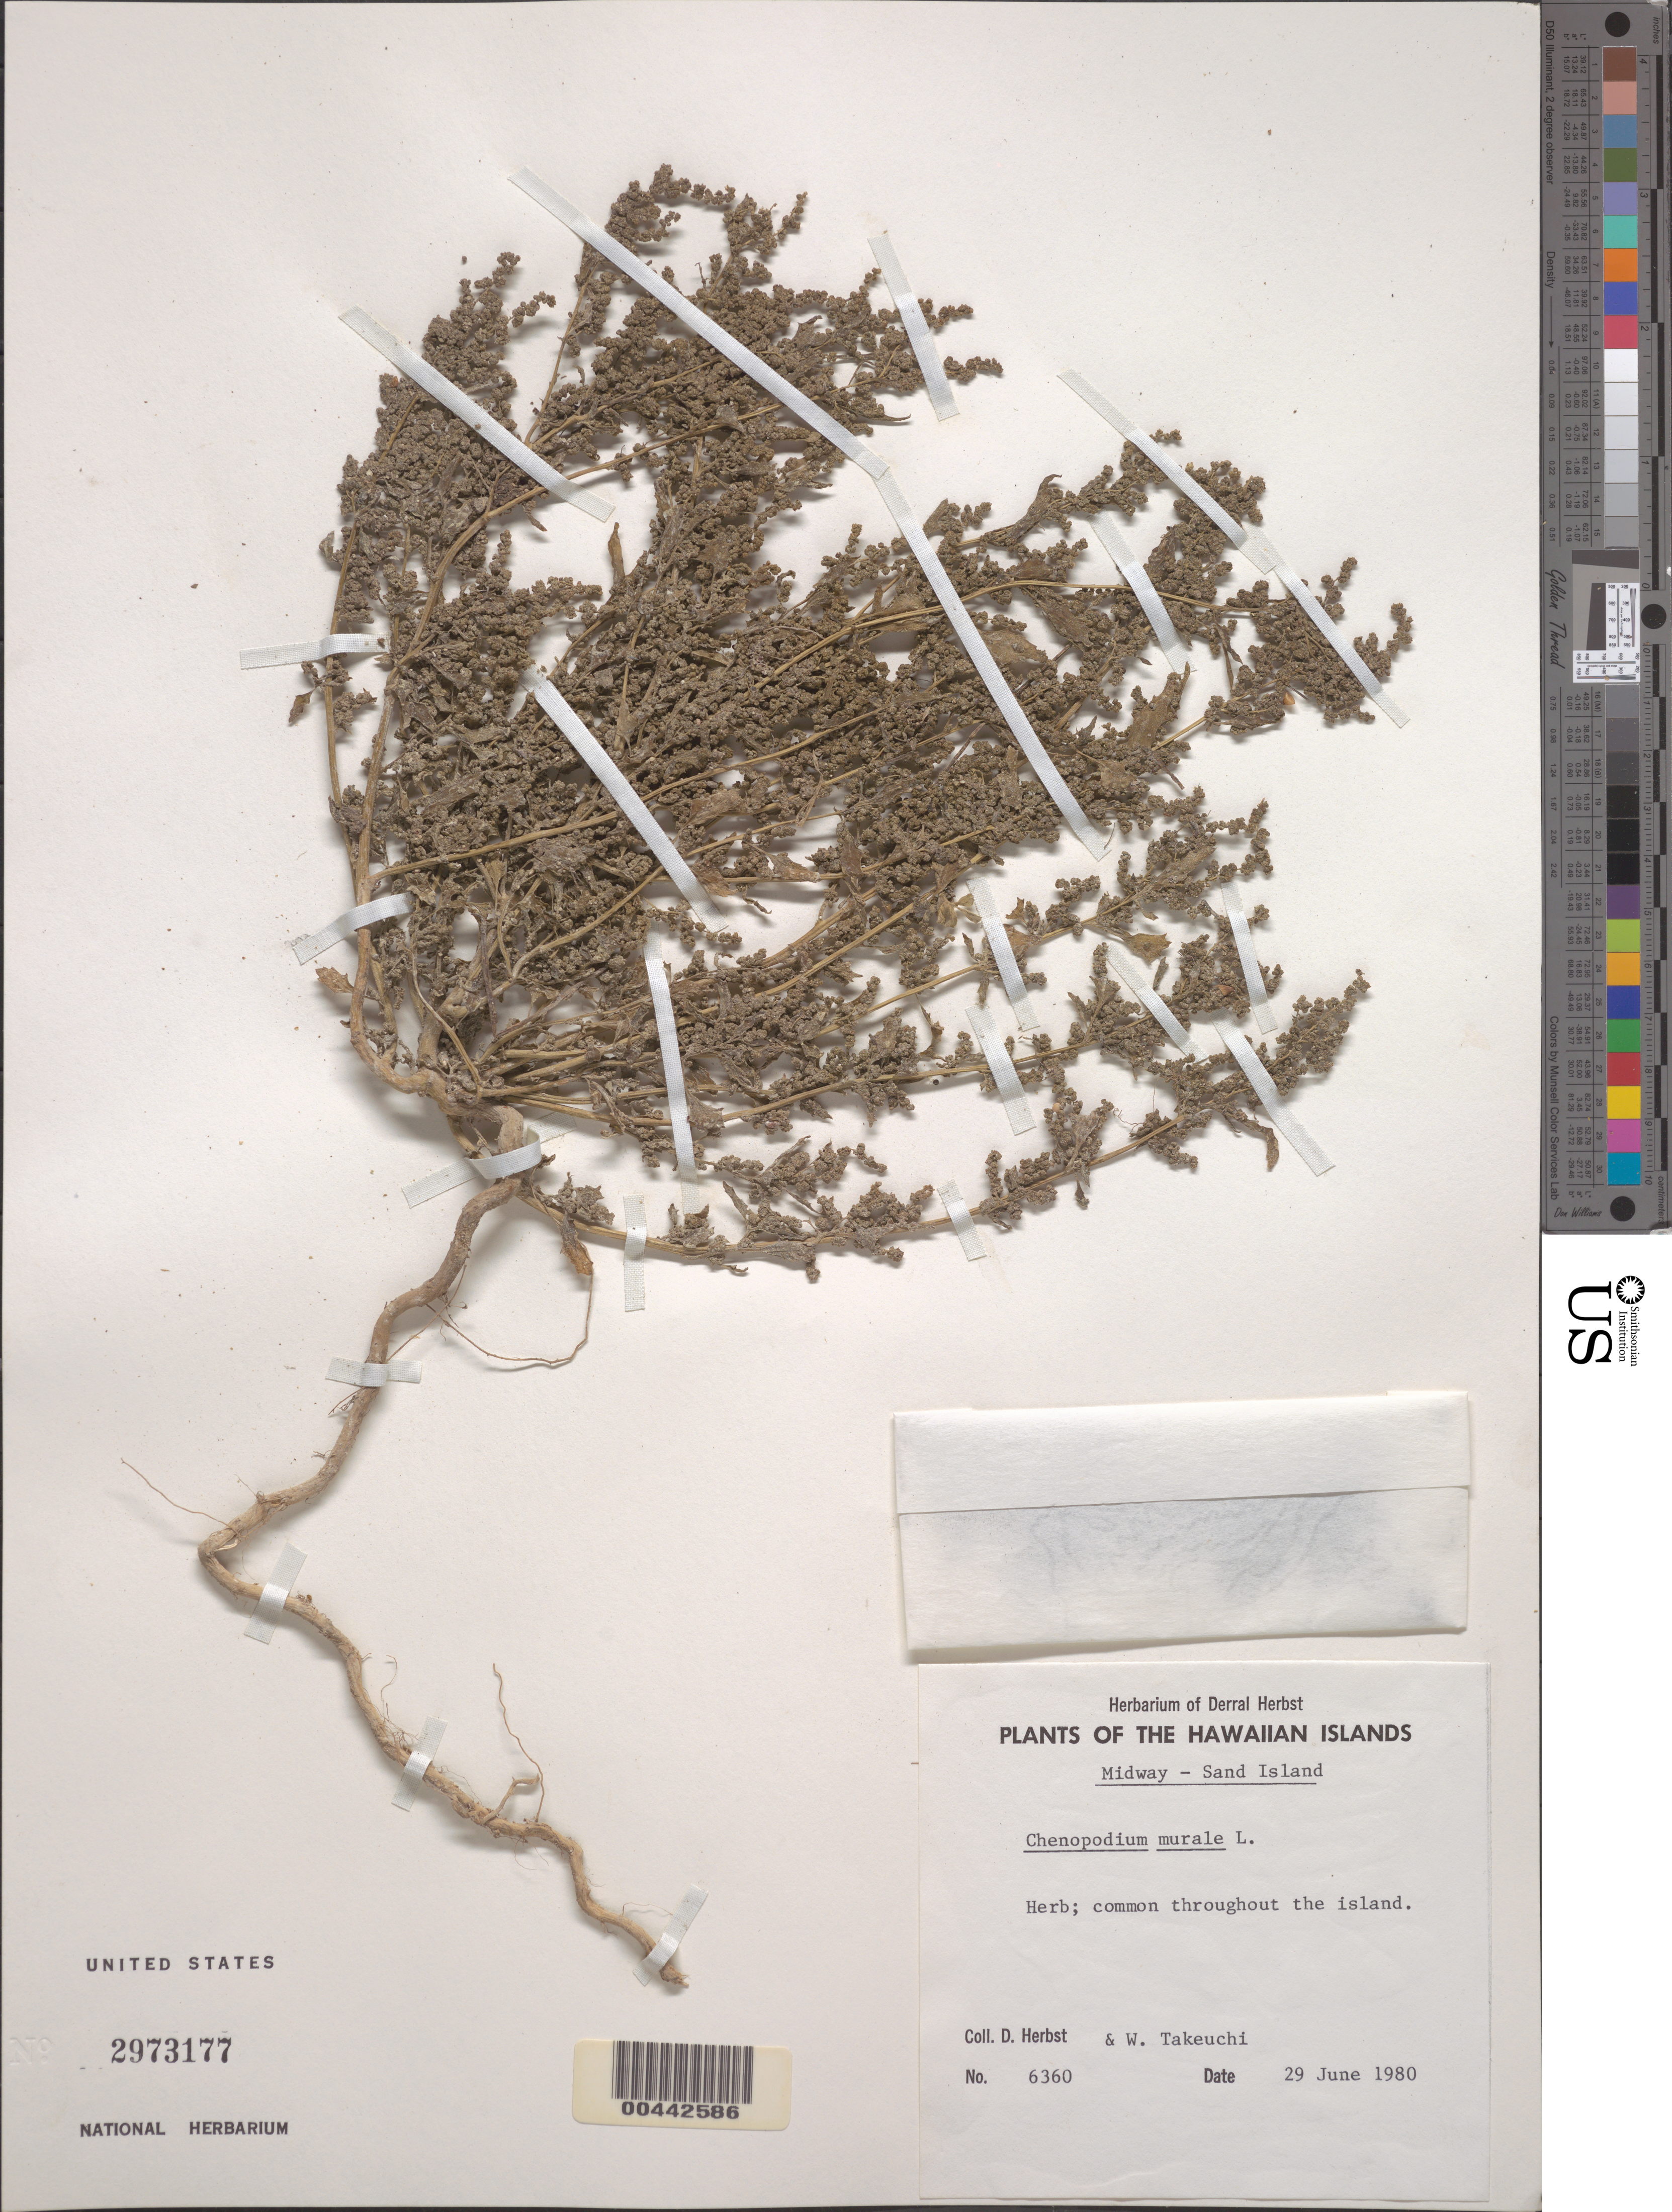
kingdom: Plantae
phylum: Tracheophyta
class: Magnoliopsida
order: Caryophyllales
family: Amaranthaceae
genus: Chenopodiastrum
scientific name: Chenopodiastrum murale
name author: (L.) S. Fuentes et al.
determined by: Wagner, W. L., (BOT), Smithsonian Institution - National Museum of Natural History (UNITED STATES)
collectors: D. R. Herbst & W. N. Takeuchi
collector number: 6360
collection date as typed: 29 Jun 1980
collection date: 1980-06-29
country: U.S. Administered Pacific Islands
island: Midway Atoll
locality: Common throughout island, Sand Islet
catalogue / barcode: US 2973177